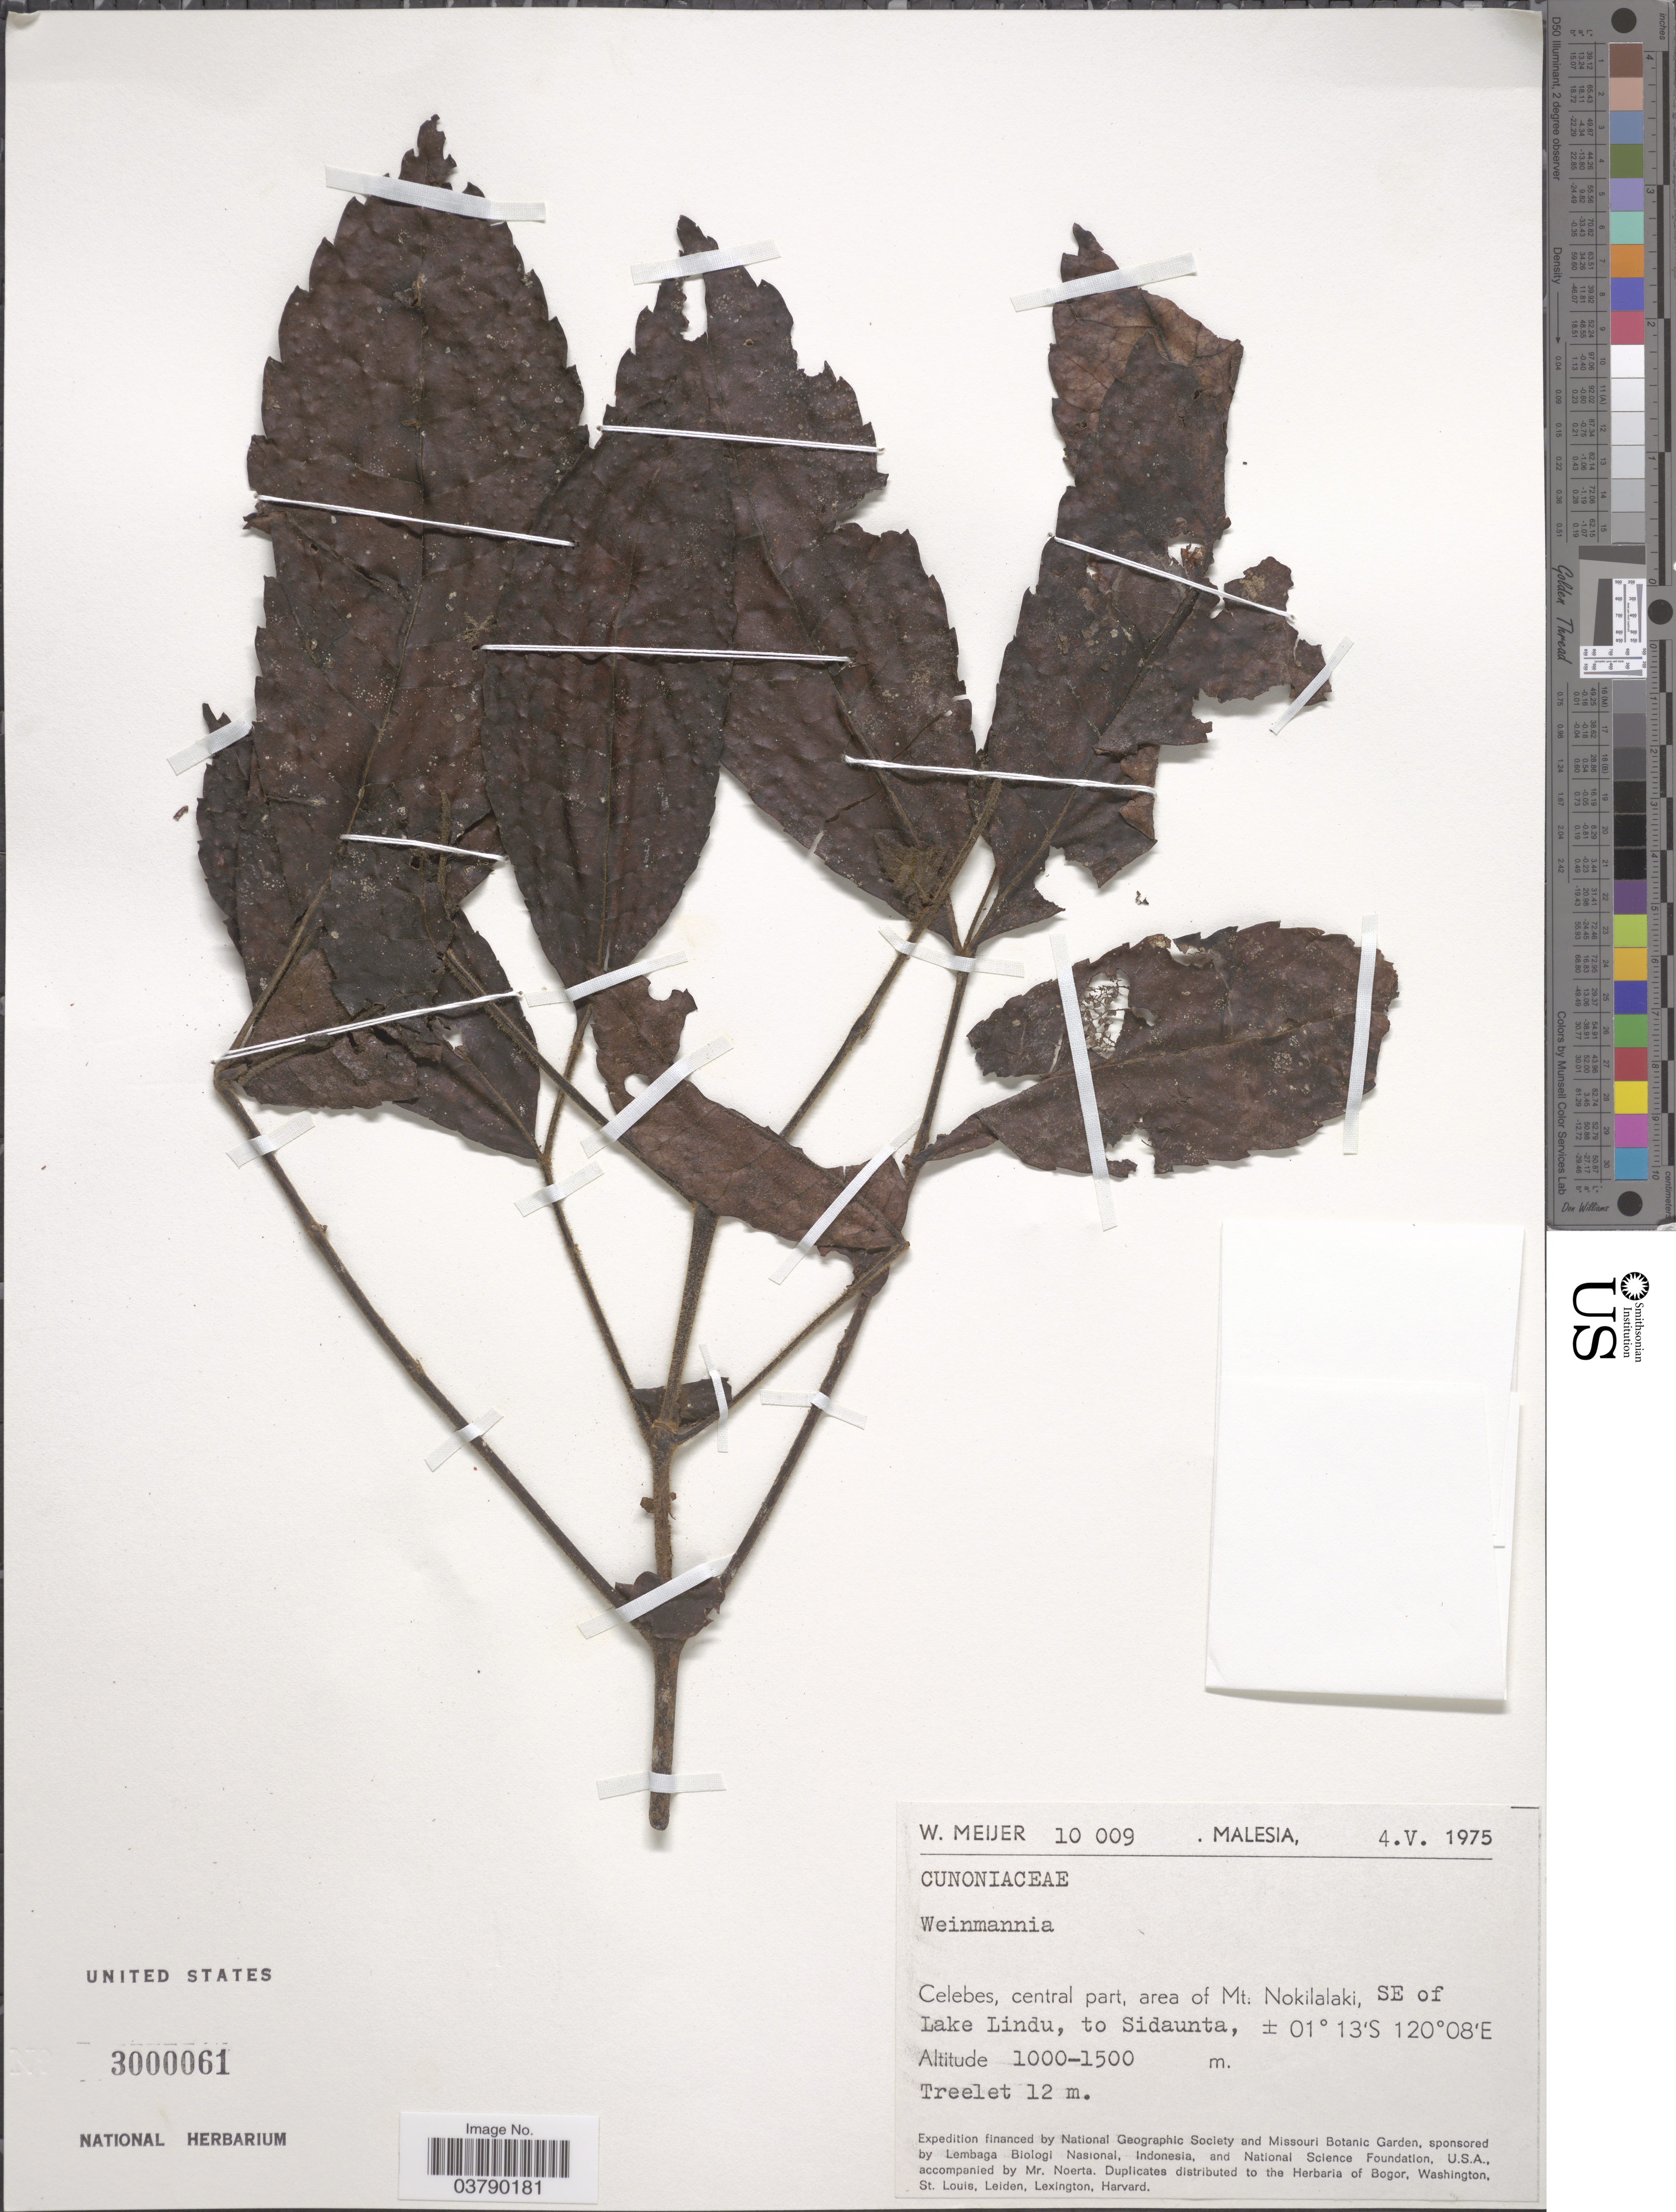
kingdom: Plantae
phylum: Tracheophyta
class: Magnoliopsida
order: Oxalidales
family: Cunoniaceae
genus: Pterophylla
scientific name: Pterophylla sp.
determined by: Strong, Mark T., (BOT), Smithsonian Institution - National Museum of Natural History (UNITED STATES)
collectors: W. Meijer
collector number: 10009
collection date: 1975-05-04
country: Malaysia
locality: Malesia. Celebes, central part, area of Mt. Nokilalaki, SE of Lake Lindu, to Sidaunta.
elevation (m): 1000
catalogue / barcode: US 3000061